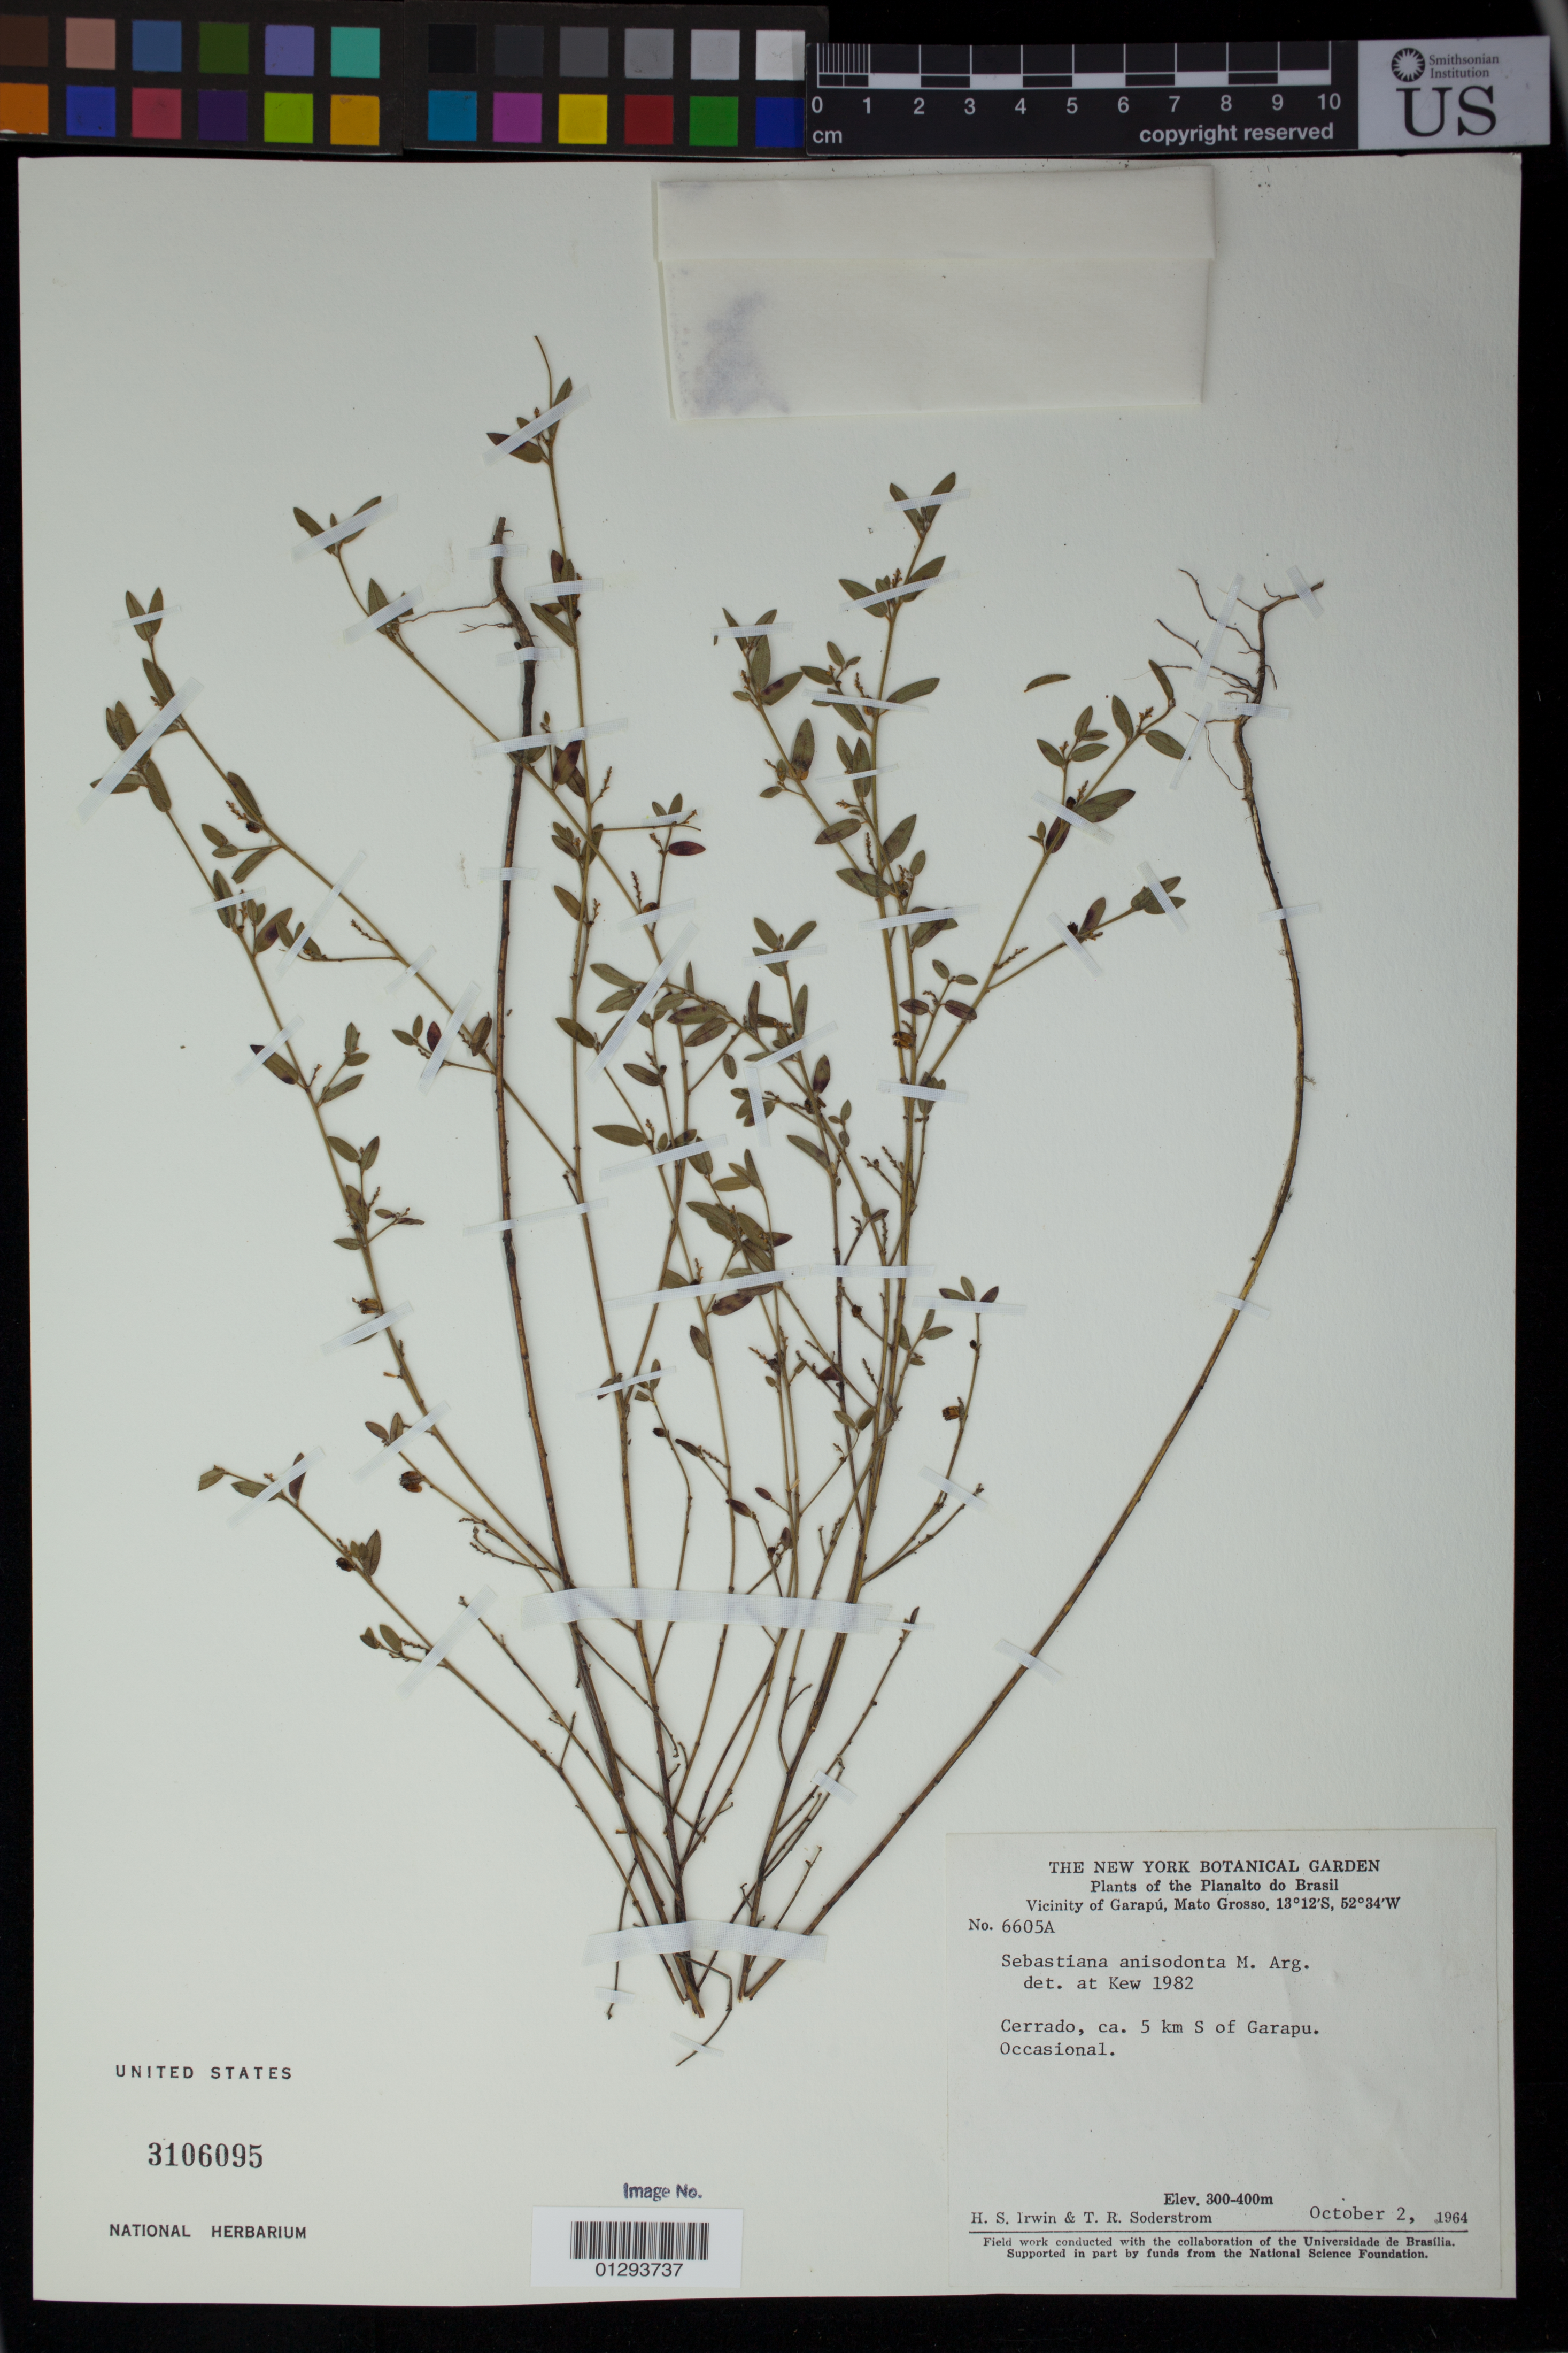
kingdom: Plantae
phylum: Tracheophyta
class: Magnoliopsida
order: Malpighiales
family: Euphorbiaceae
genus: Sebastiania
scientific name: Sebastiania anisodonta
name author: Müll. Arg.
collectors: H. Irwin & T. R. Soderstrom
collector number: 6605A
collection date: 1964-10-02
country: Brazil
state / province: Mato Grosso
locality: Vicinity of Garapu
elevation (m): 300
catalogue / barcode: US 3106095